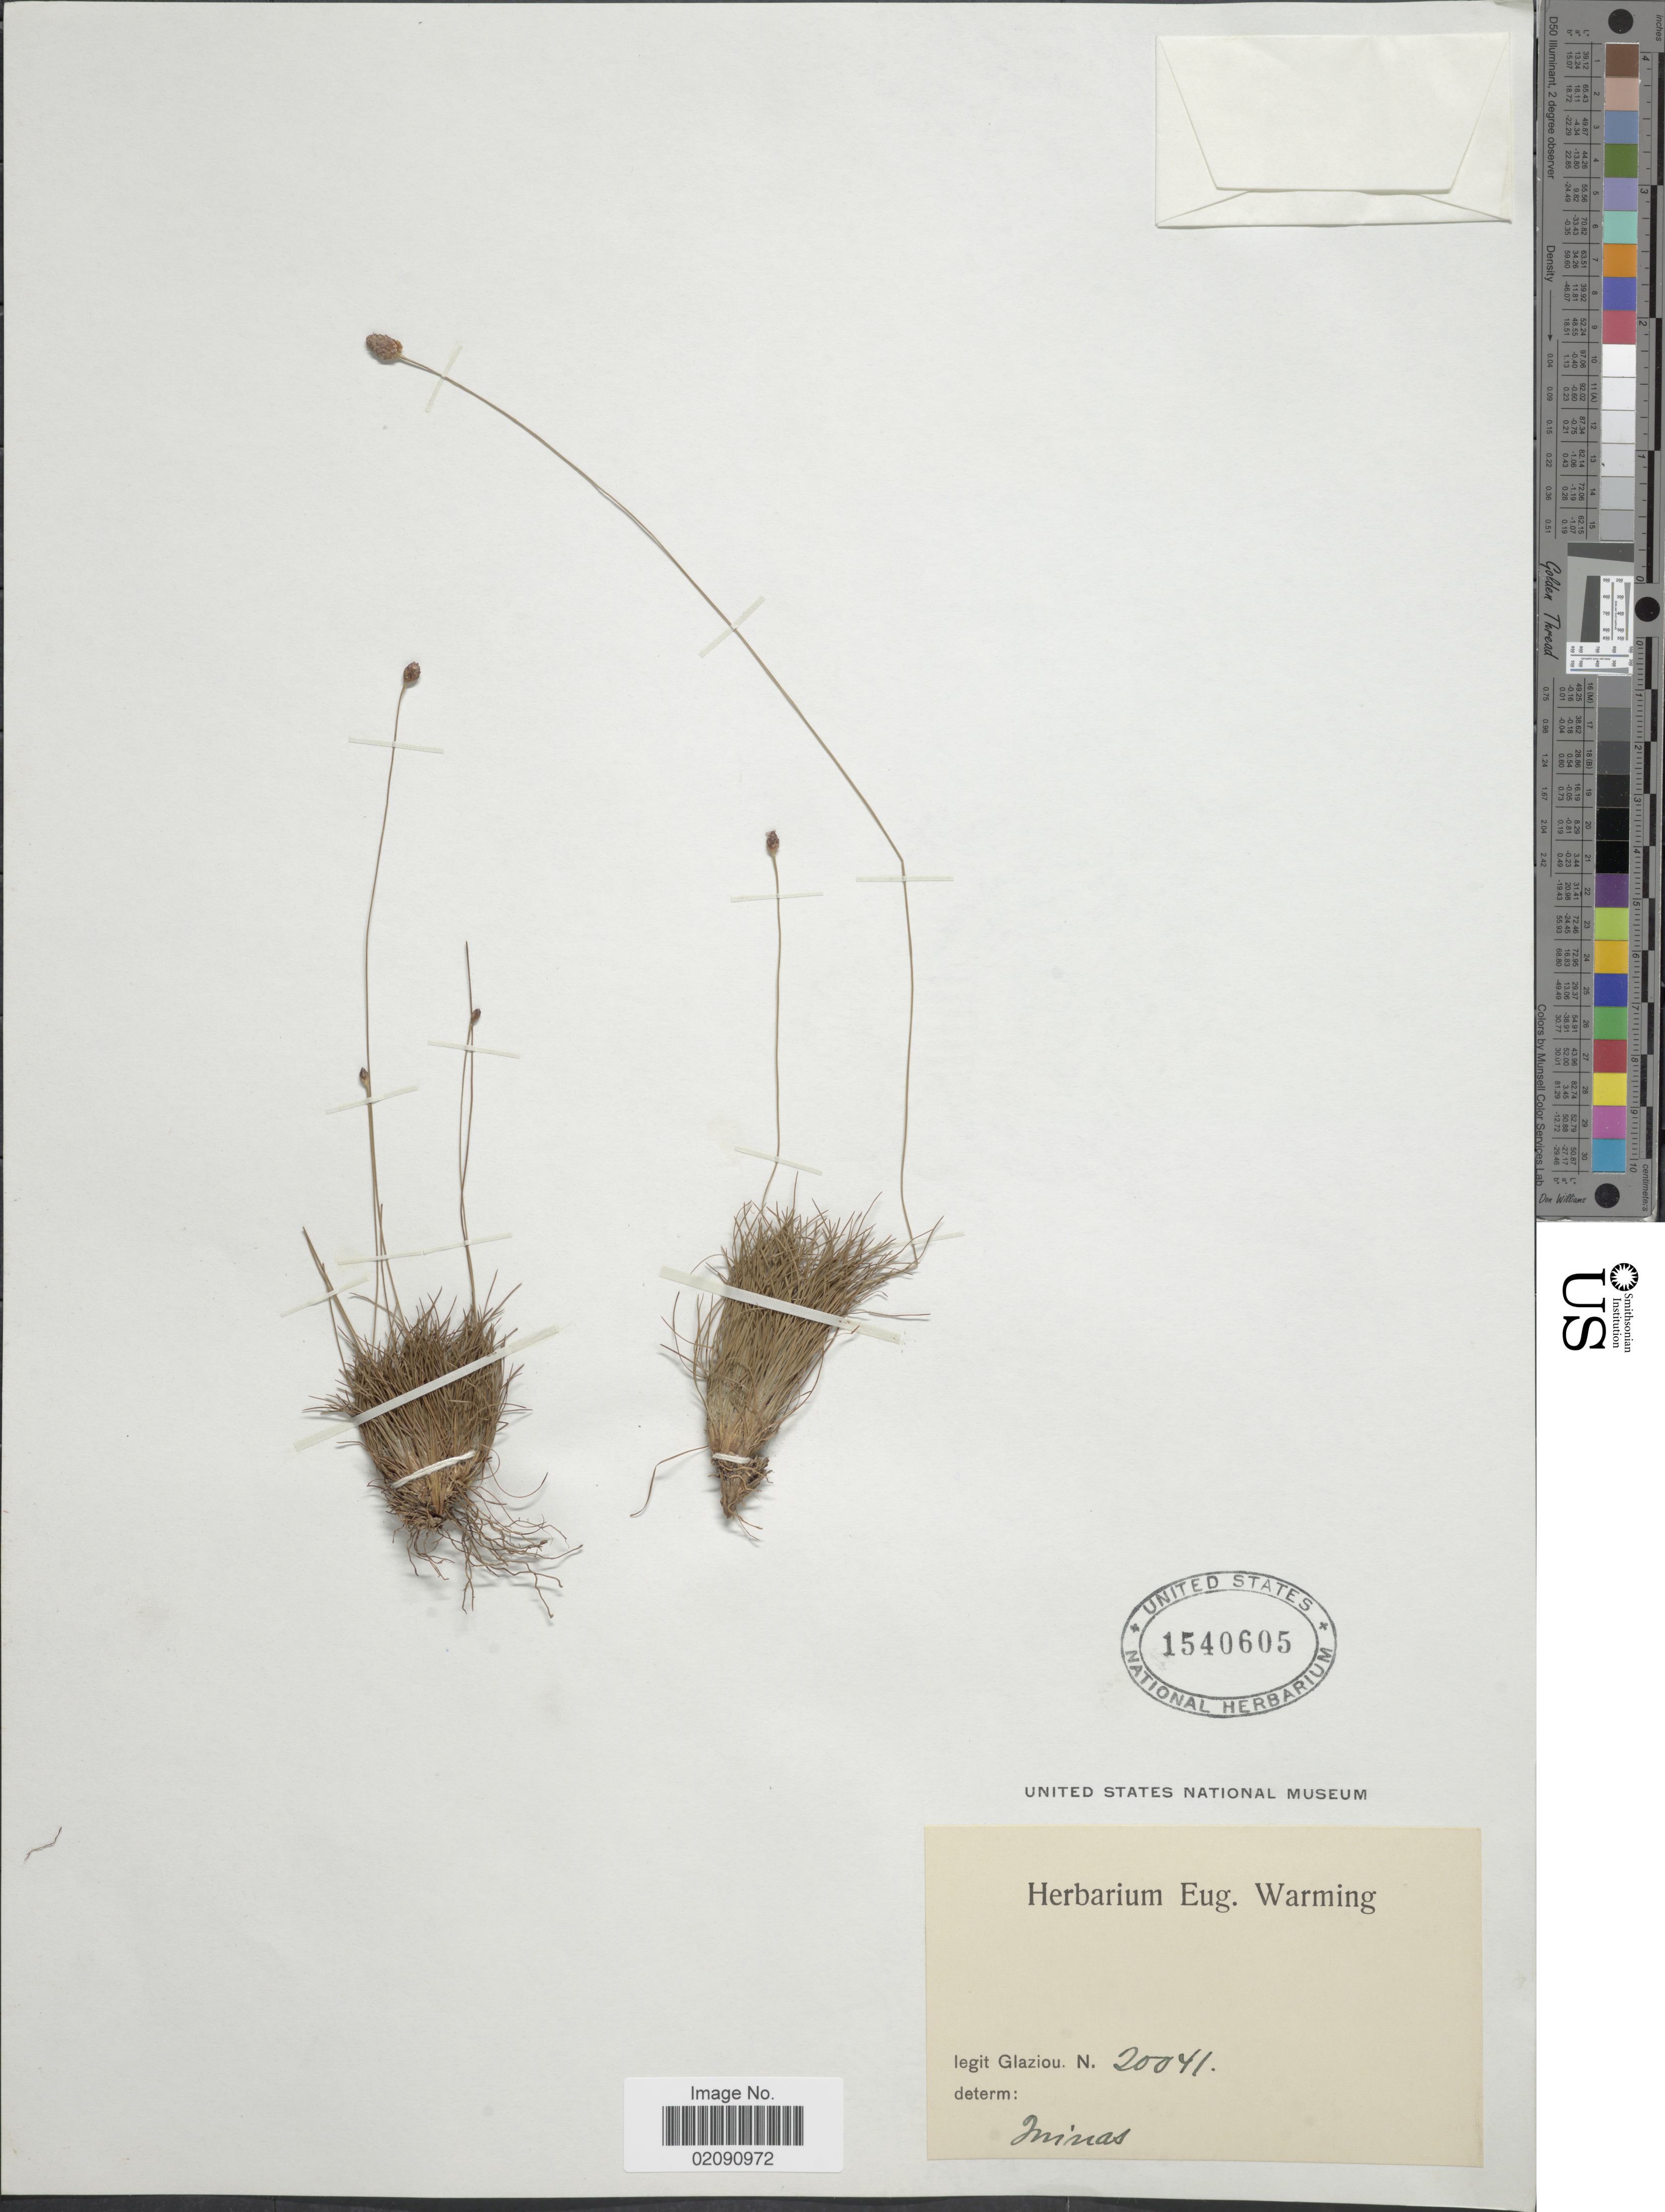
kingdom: Plantae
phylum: Tracheophyta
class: Liliopsida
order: Poales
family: Cyperaceae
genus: Bulbostylis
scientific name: Bulbostylis conifera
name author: (Kunth) C.B. Clarke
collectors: Glaziou, --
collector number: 20041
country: Brazil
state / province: Minas Gerais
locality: Minas.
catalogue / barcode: US 1540605